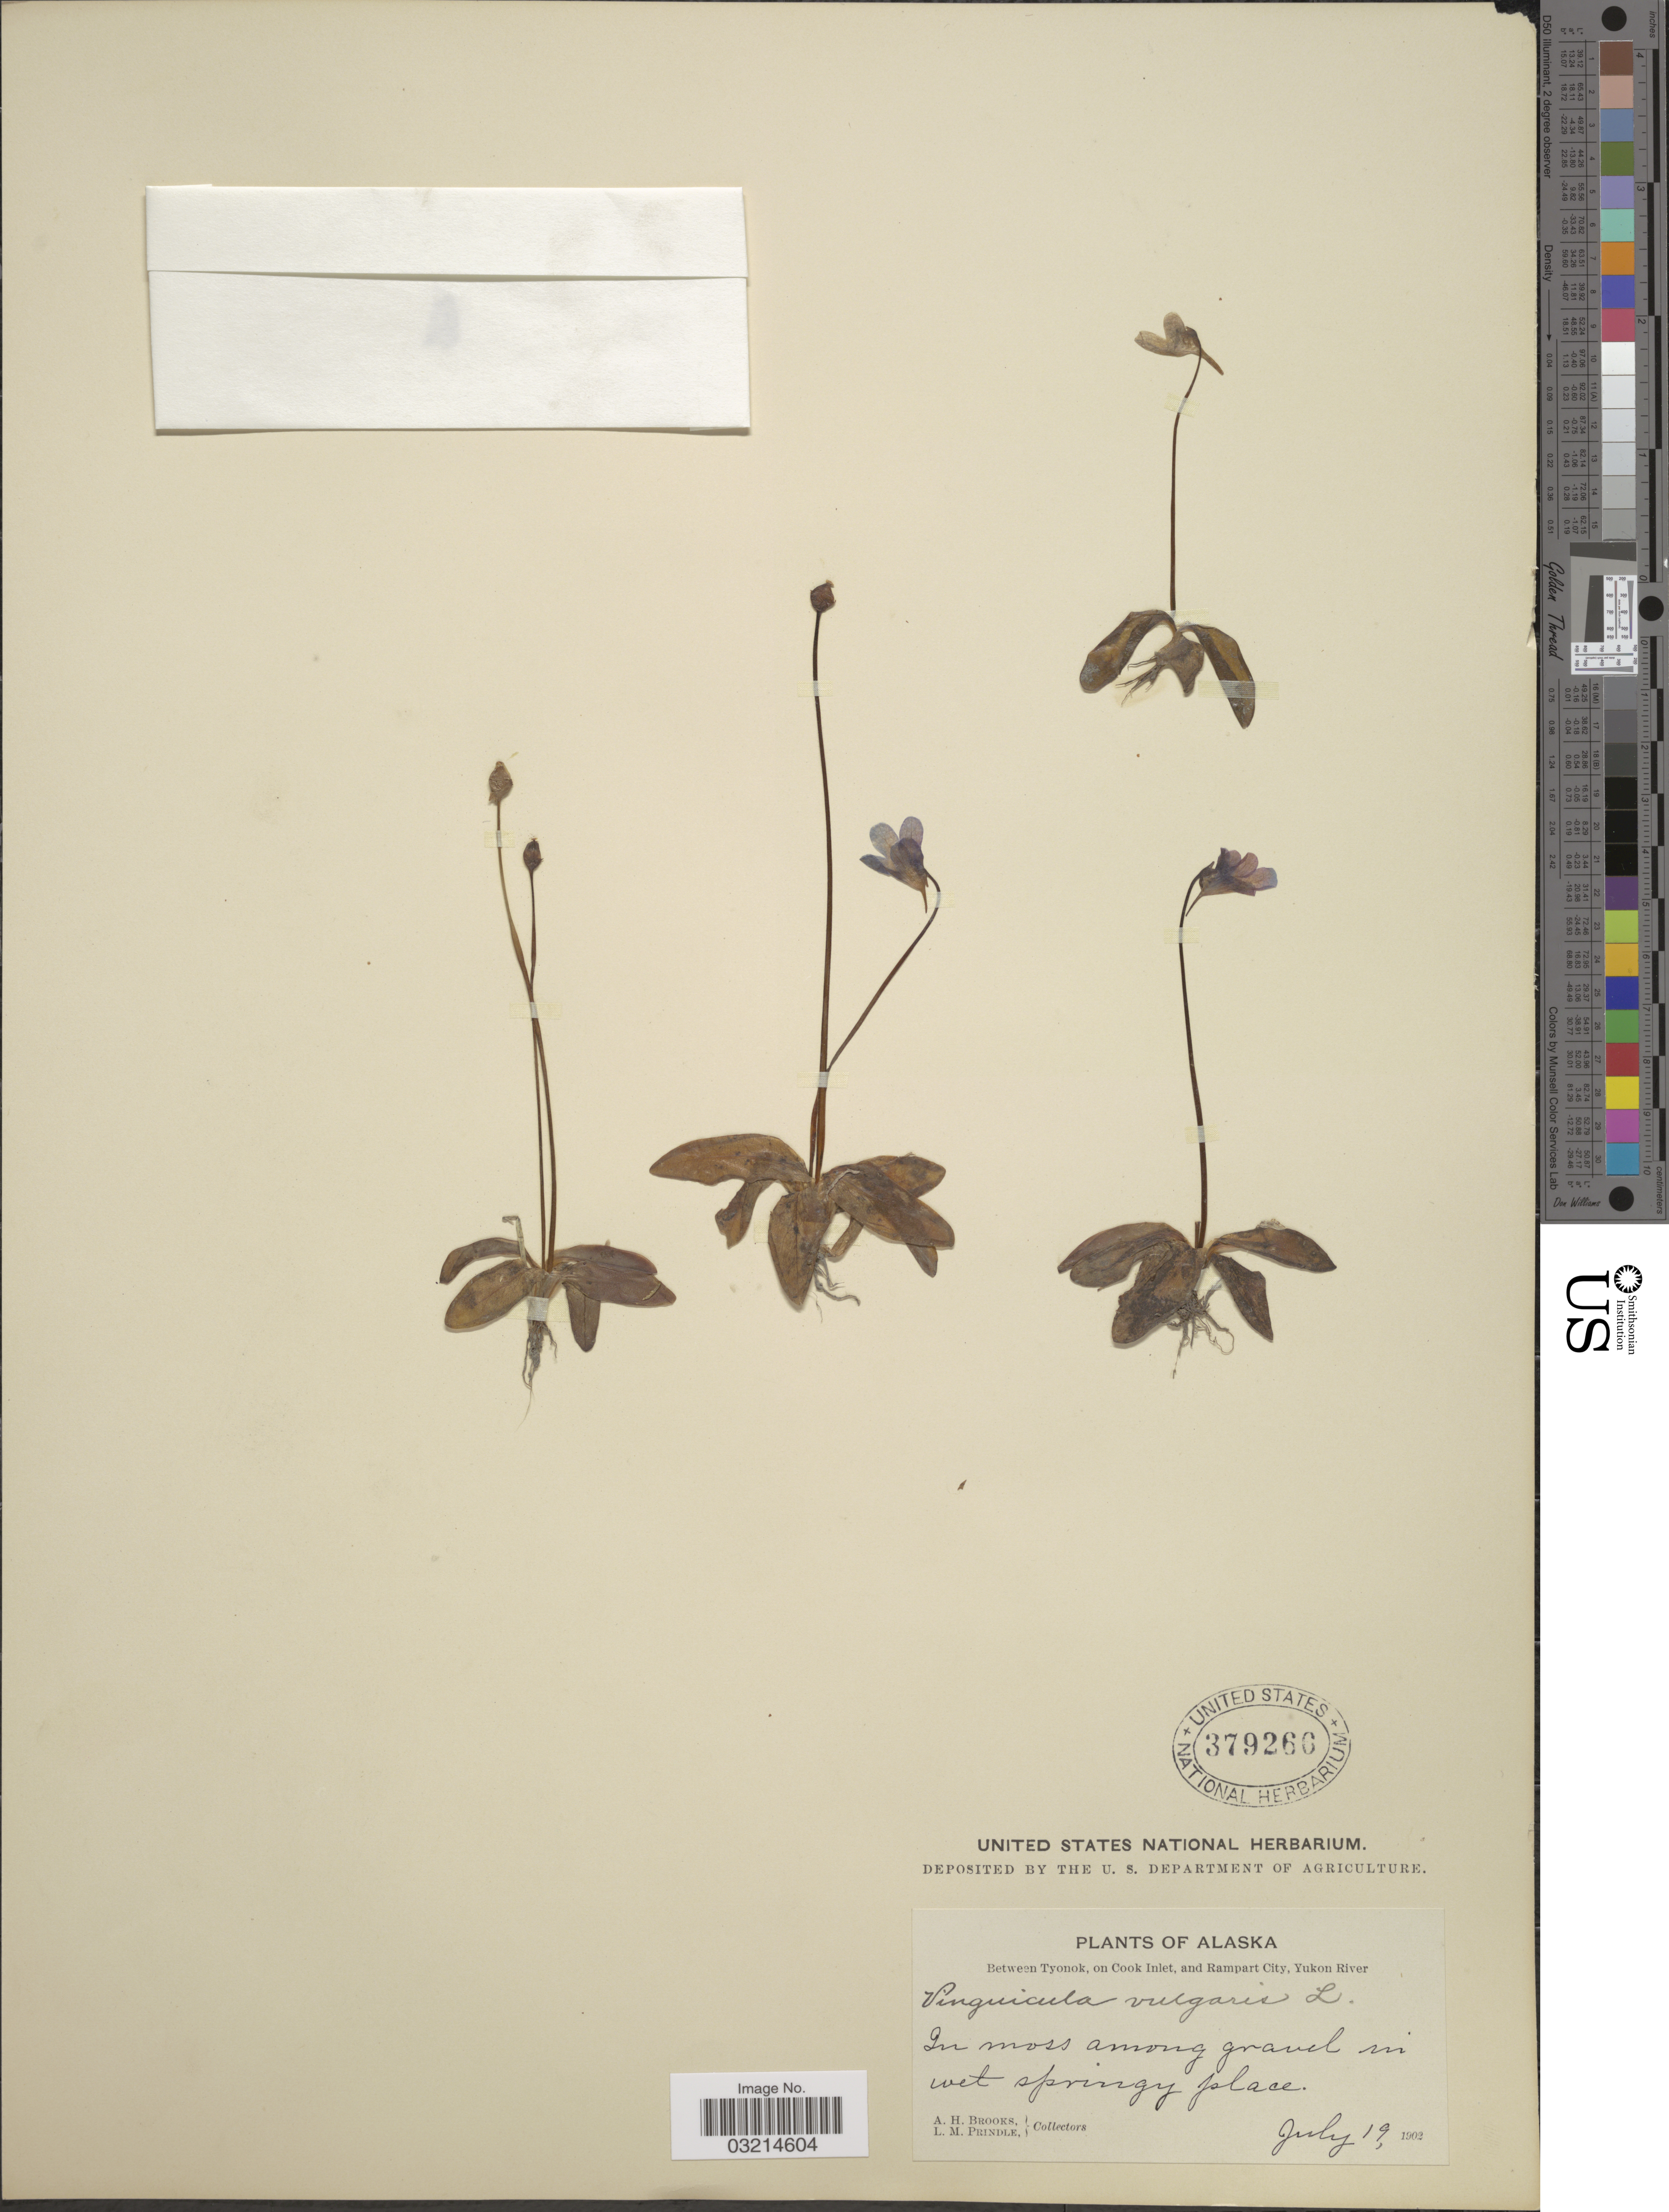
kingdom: Plantae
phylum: Tracheophyta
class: Magnoliopsida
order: Lamiales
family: Lentibulariaceae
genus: Pinguicula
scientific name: Pinguicula vulgaris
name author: L.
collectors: A. Brooks & L. Prindle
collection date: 1902-07-19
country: United States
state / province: Alaska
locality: Between Tyonok, on Cook Inlet, and Rampart City, Yukon River, In moss among gravel in wet springy place.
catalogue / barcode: US 379266